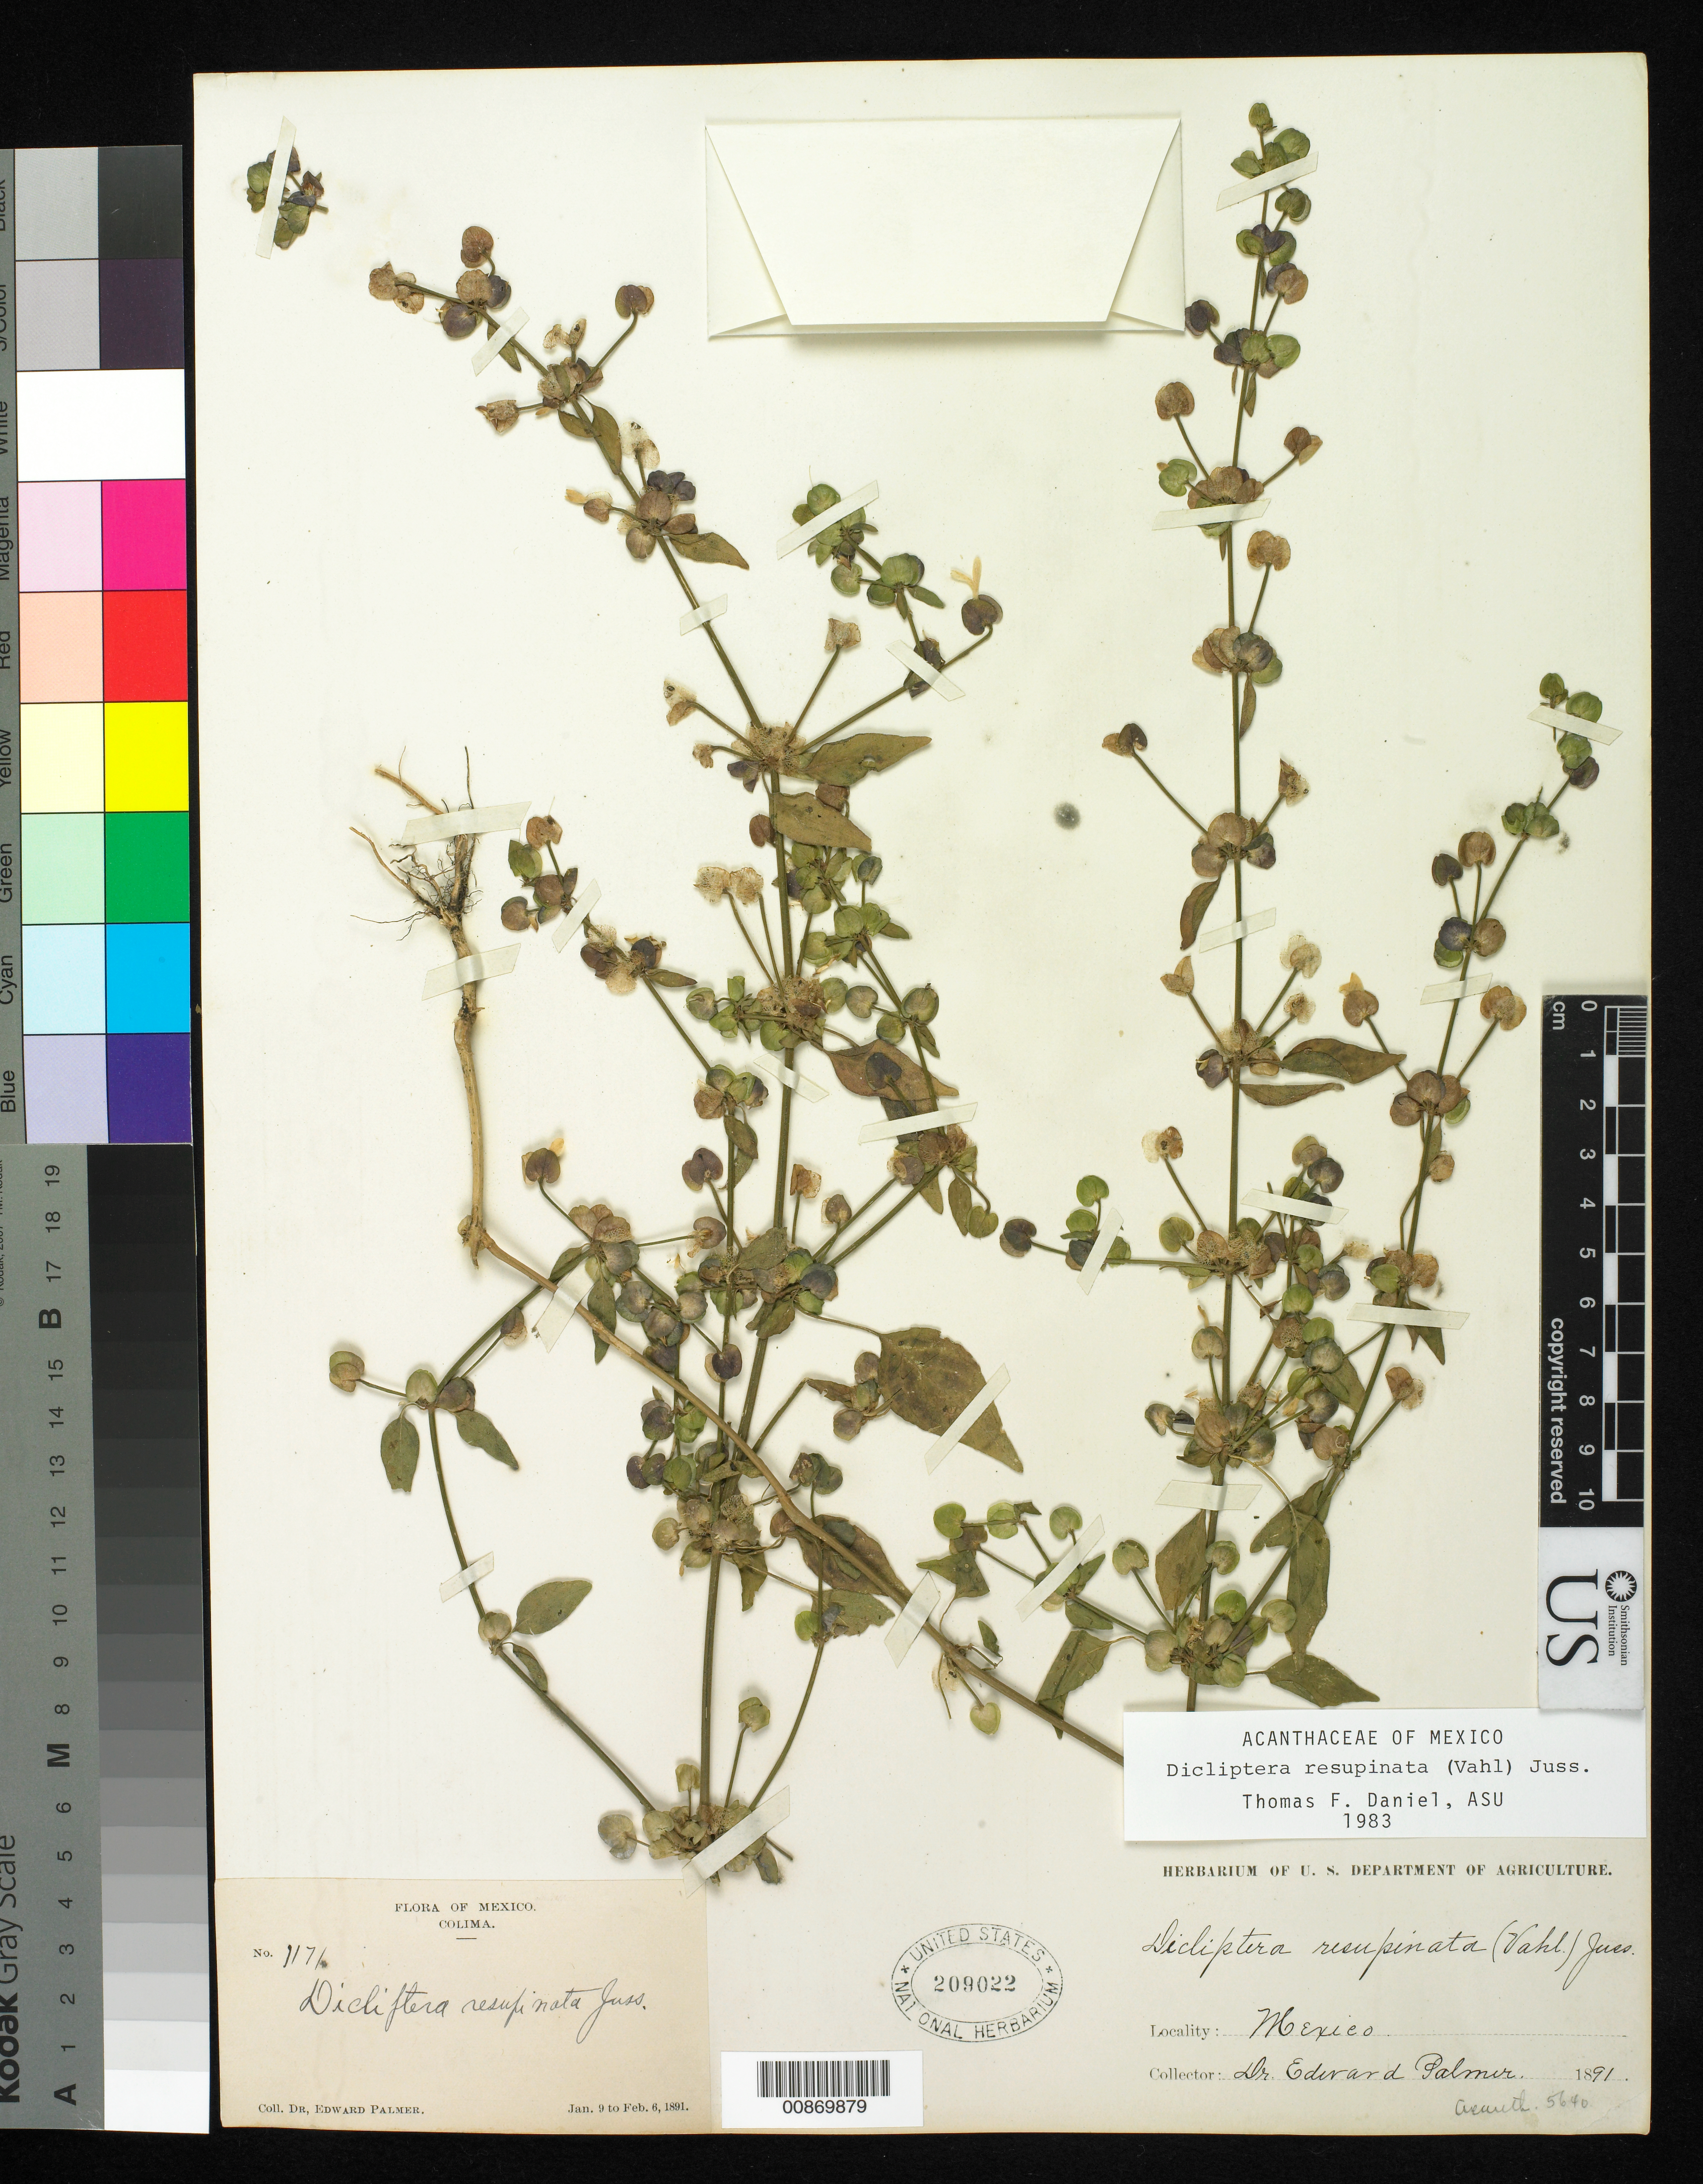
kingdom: Plantae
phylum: Tracheophyta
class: Magnoliopsida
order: Lamiales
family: Acanthaceae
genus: Dicliptera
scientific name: Dicliptera resupinata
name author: (Vahl) Juss.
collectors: E. Palmer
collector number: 1171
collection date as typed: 09 Jan 1891 to 06 Feb 1891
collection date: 1891-01-09/1891-02-06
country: Mexico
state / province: Colima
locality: Colima.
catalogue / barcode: US 209022